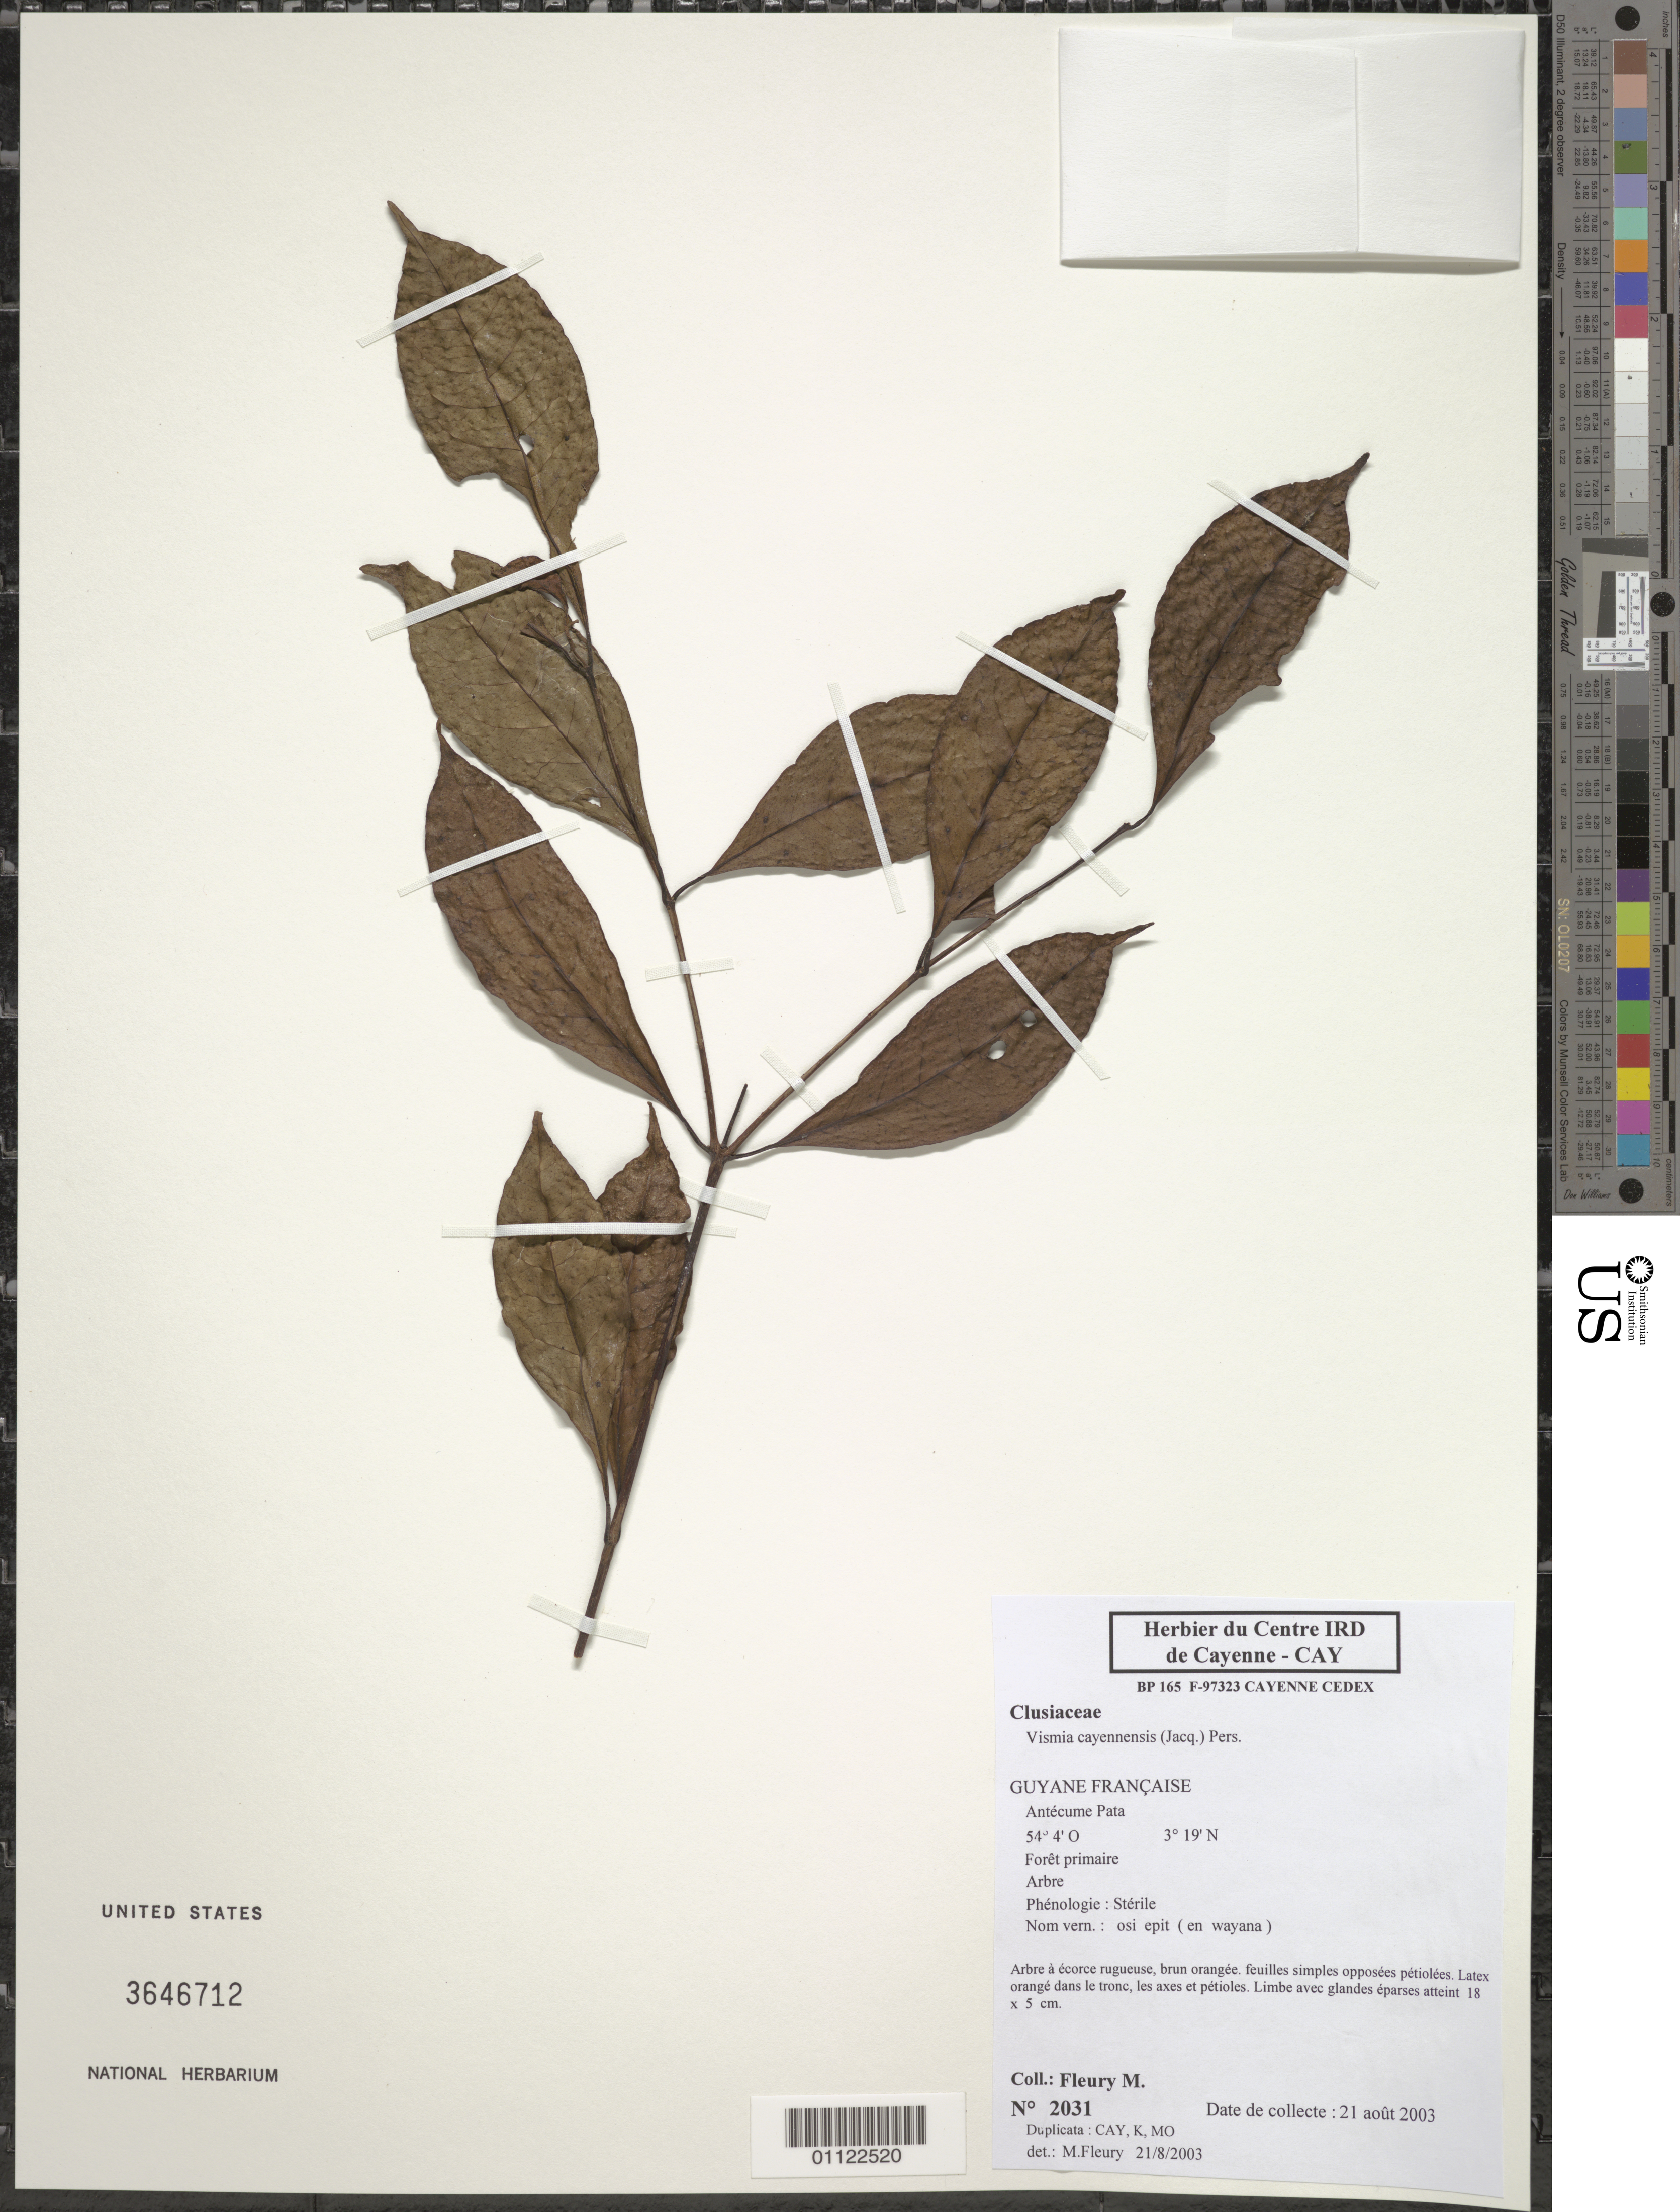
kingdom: Plantae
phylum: Tracheophyta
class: Magnoliopsida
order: Malpighiales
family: Hypericaceae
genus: Vismia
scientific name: Vismia cayennensis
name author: (Jacq.) Pers.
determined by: Fleury, M.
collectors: M. Fleury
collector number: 2031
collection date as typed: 21-Aug-03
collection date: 2003-08-21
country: French Guiana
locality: Antécume Pata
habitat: Foret prime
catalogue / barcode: US 3646712